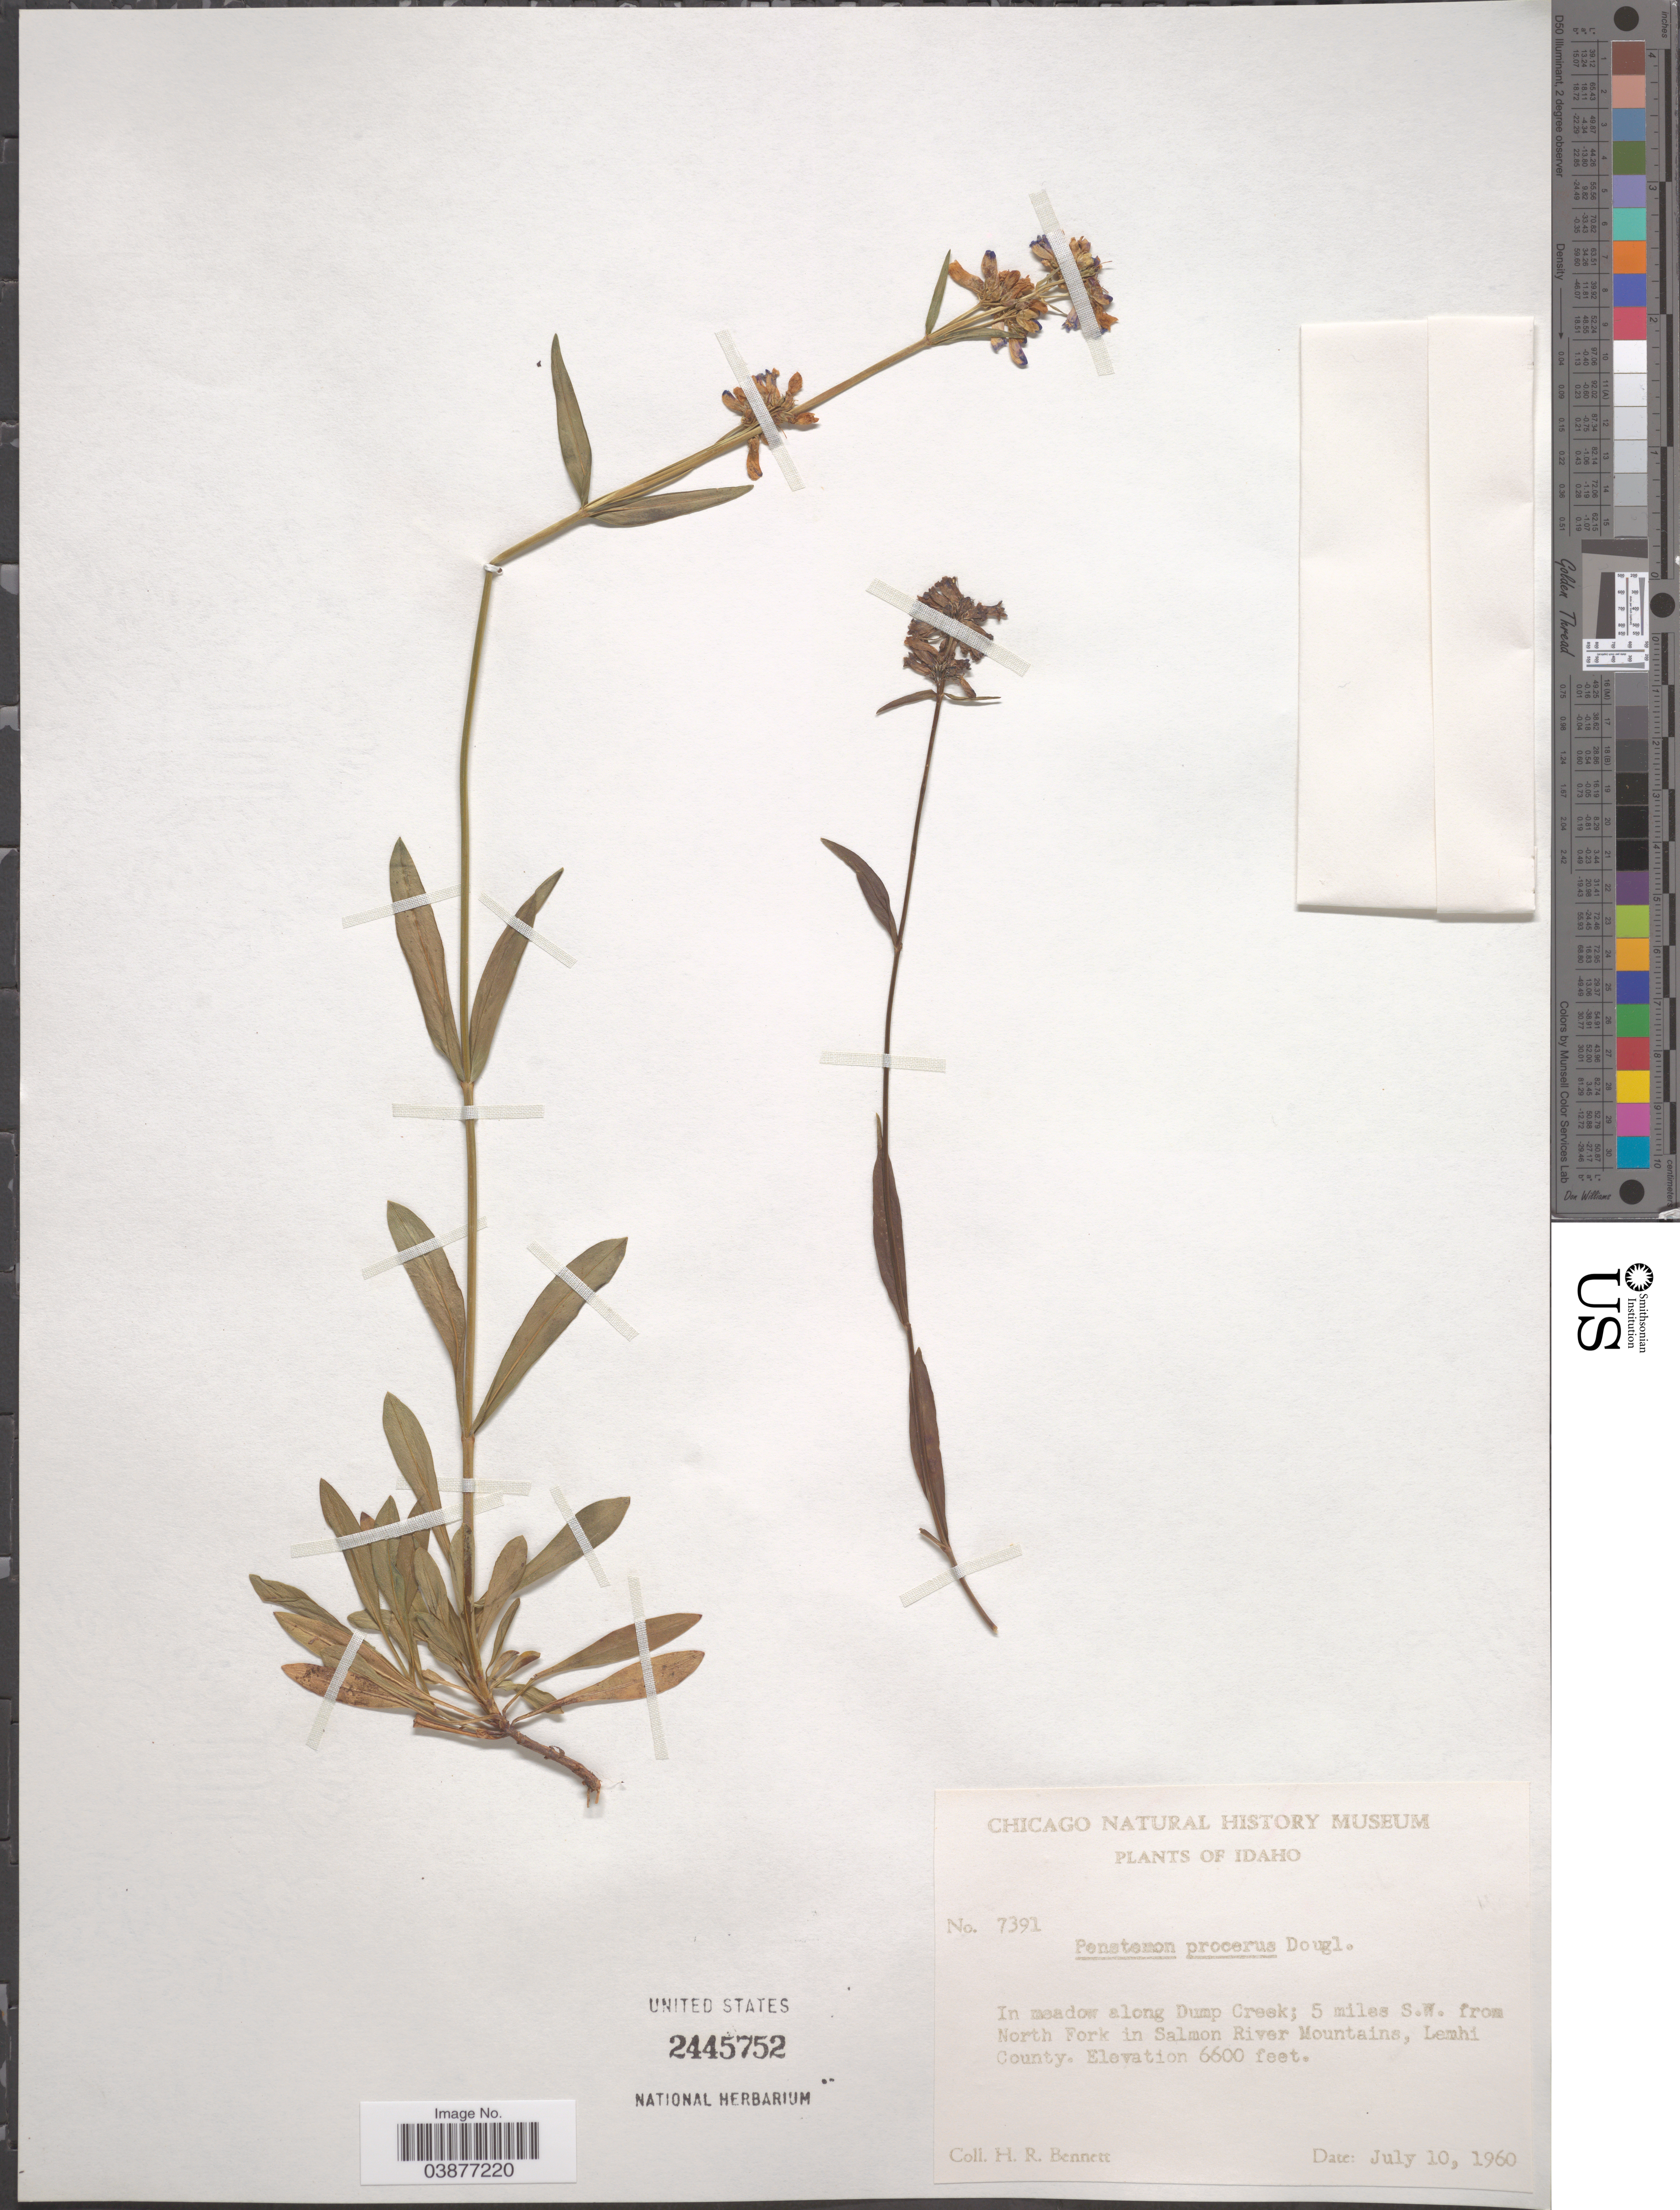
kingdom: Plantae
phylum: Tracheophyta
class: Magnoliopsida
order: Lamiales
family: Plantaginaceae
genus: Penstemon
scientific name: Penstemon procerus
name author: Douglas ex Graham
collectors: H. R. Bennett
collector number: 7391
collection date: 1960-07-10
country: United States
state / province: Idaho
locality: In meadow along Dump Creek; 5 miles S.W. from North Fork in Salmon River Mountains, Lemhi County.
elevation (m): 2012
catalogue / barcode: US 2445752